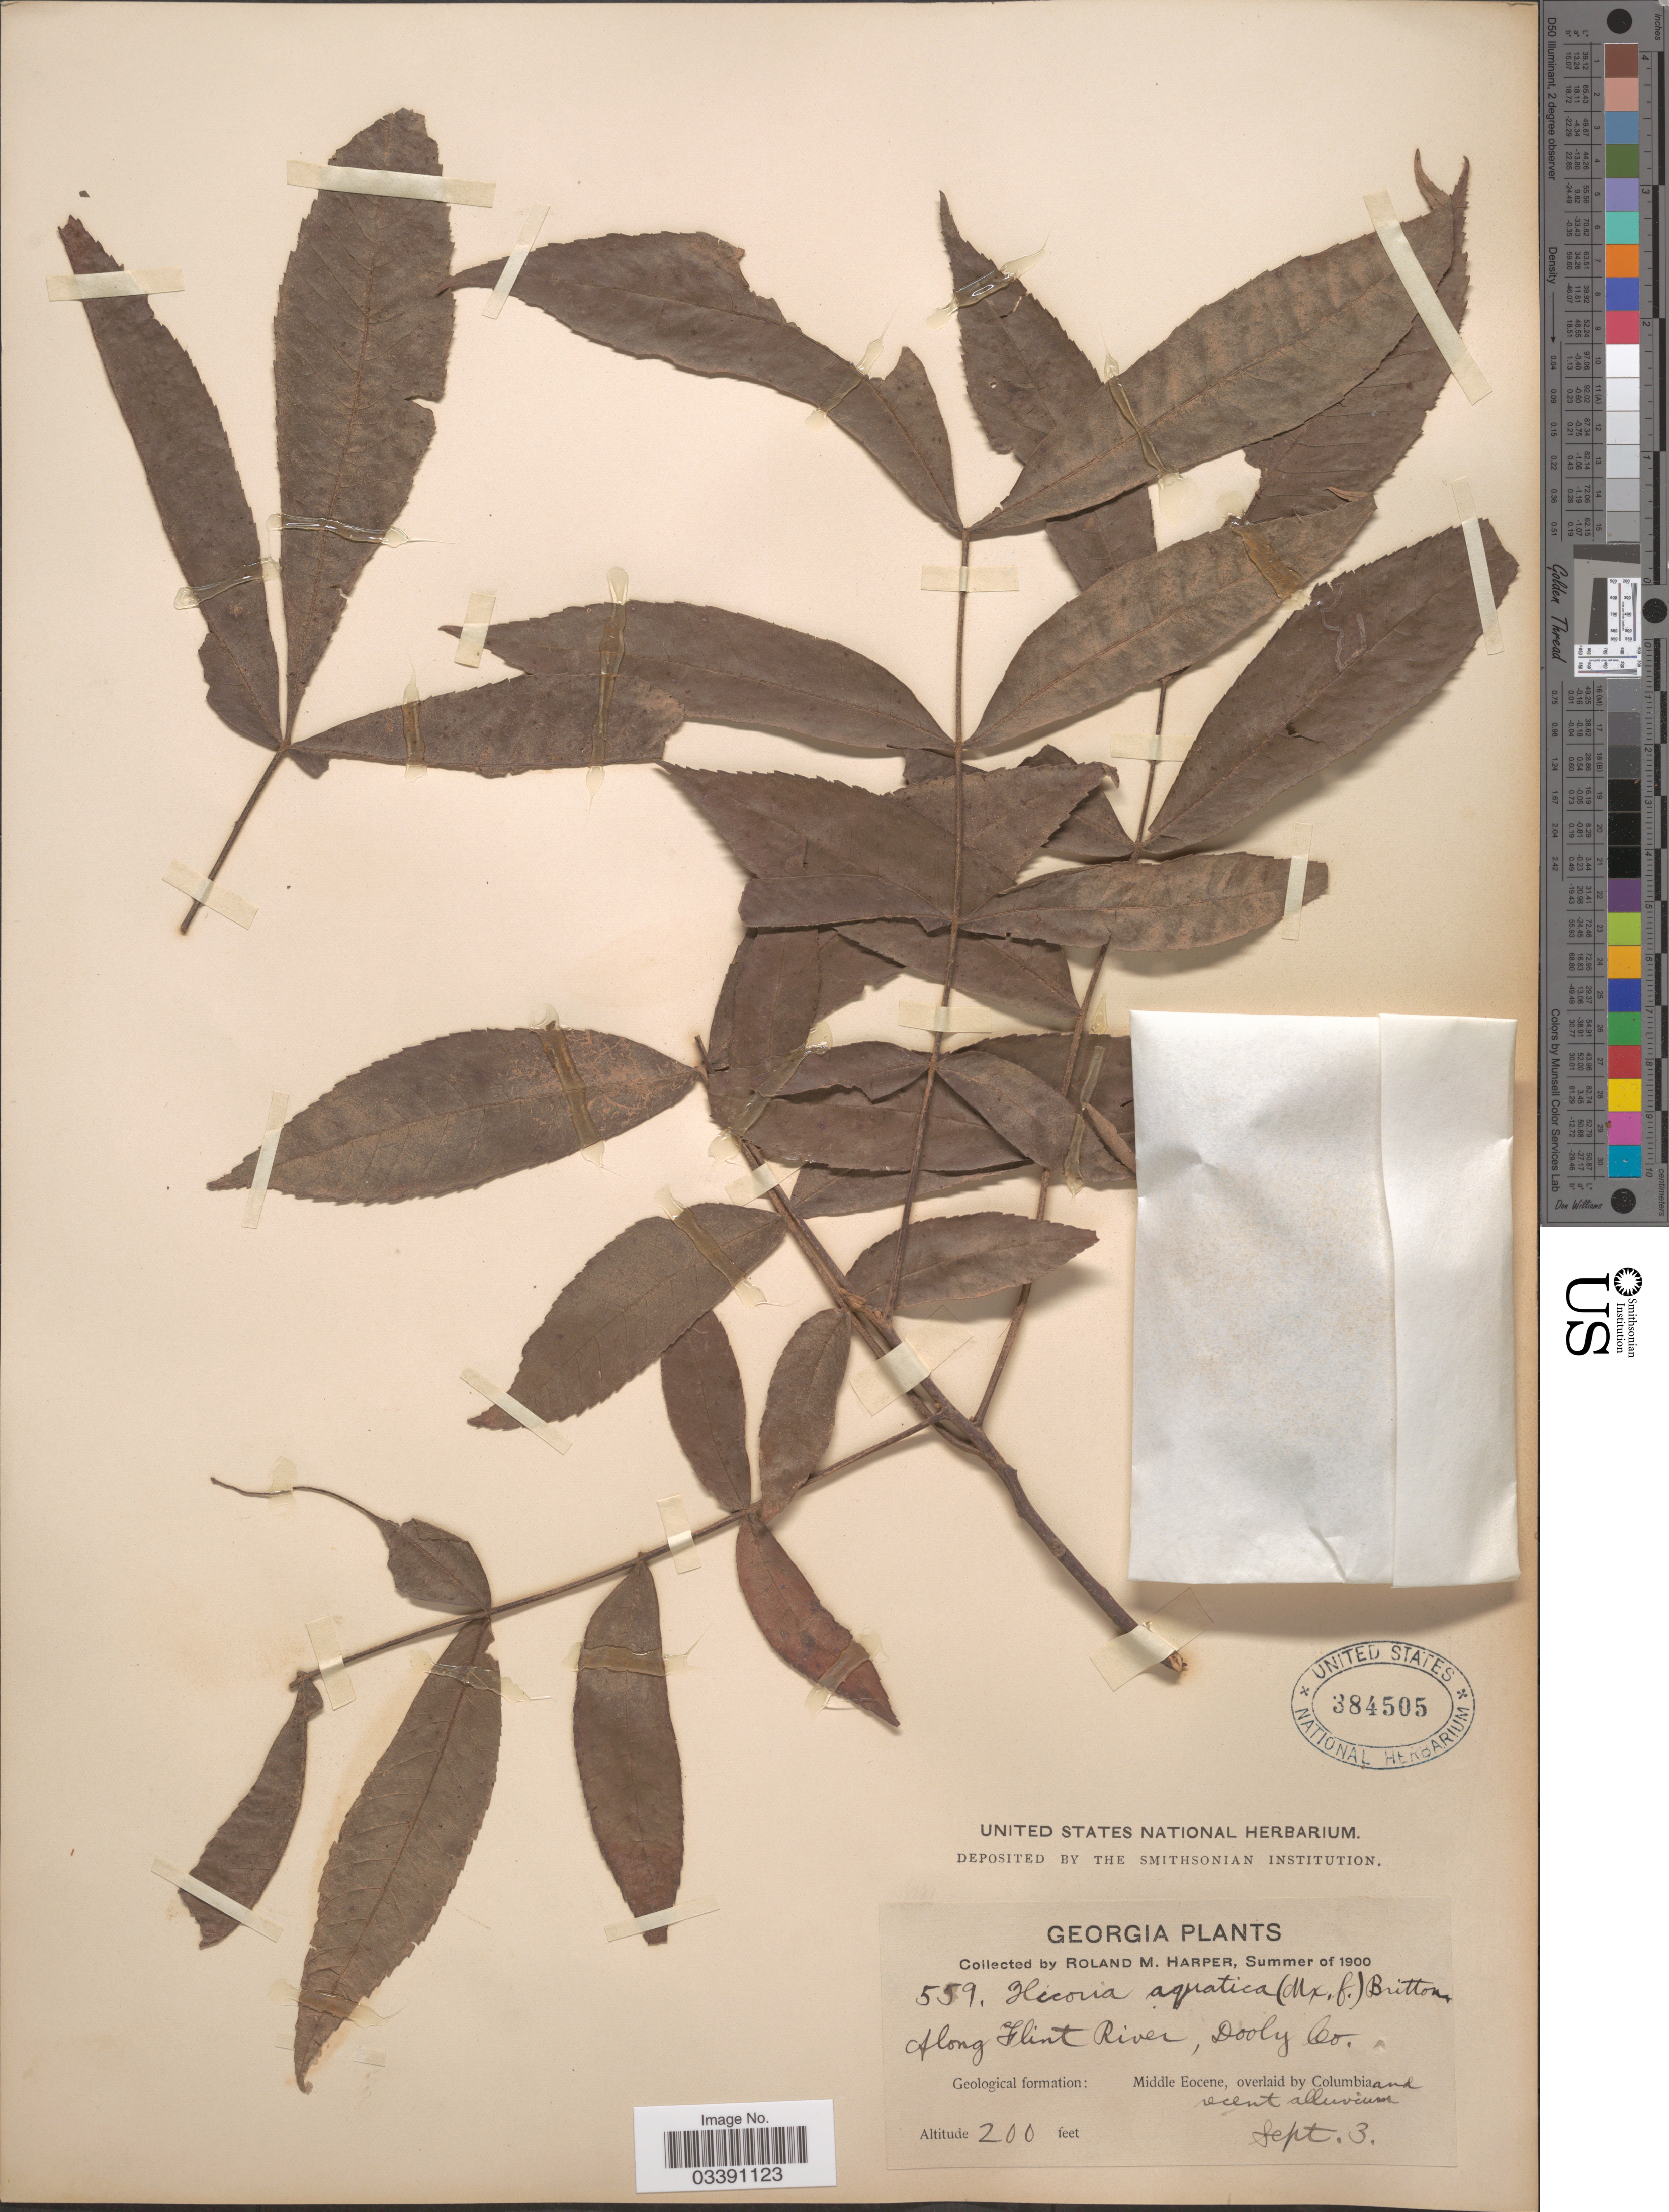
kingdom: Plantae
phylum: Tracheophyta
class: Magnoliopsida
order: Fagales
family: Juglandaceae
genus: Carya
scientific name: Carya aquatica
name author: (F. Michx.) Nutt.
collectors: R. M. Harper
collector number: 559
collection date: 1900-09-03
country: United States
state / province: Georgia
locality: Along Flint River, Dooly Co.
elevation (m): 61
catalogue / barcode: US 384505